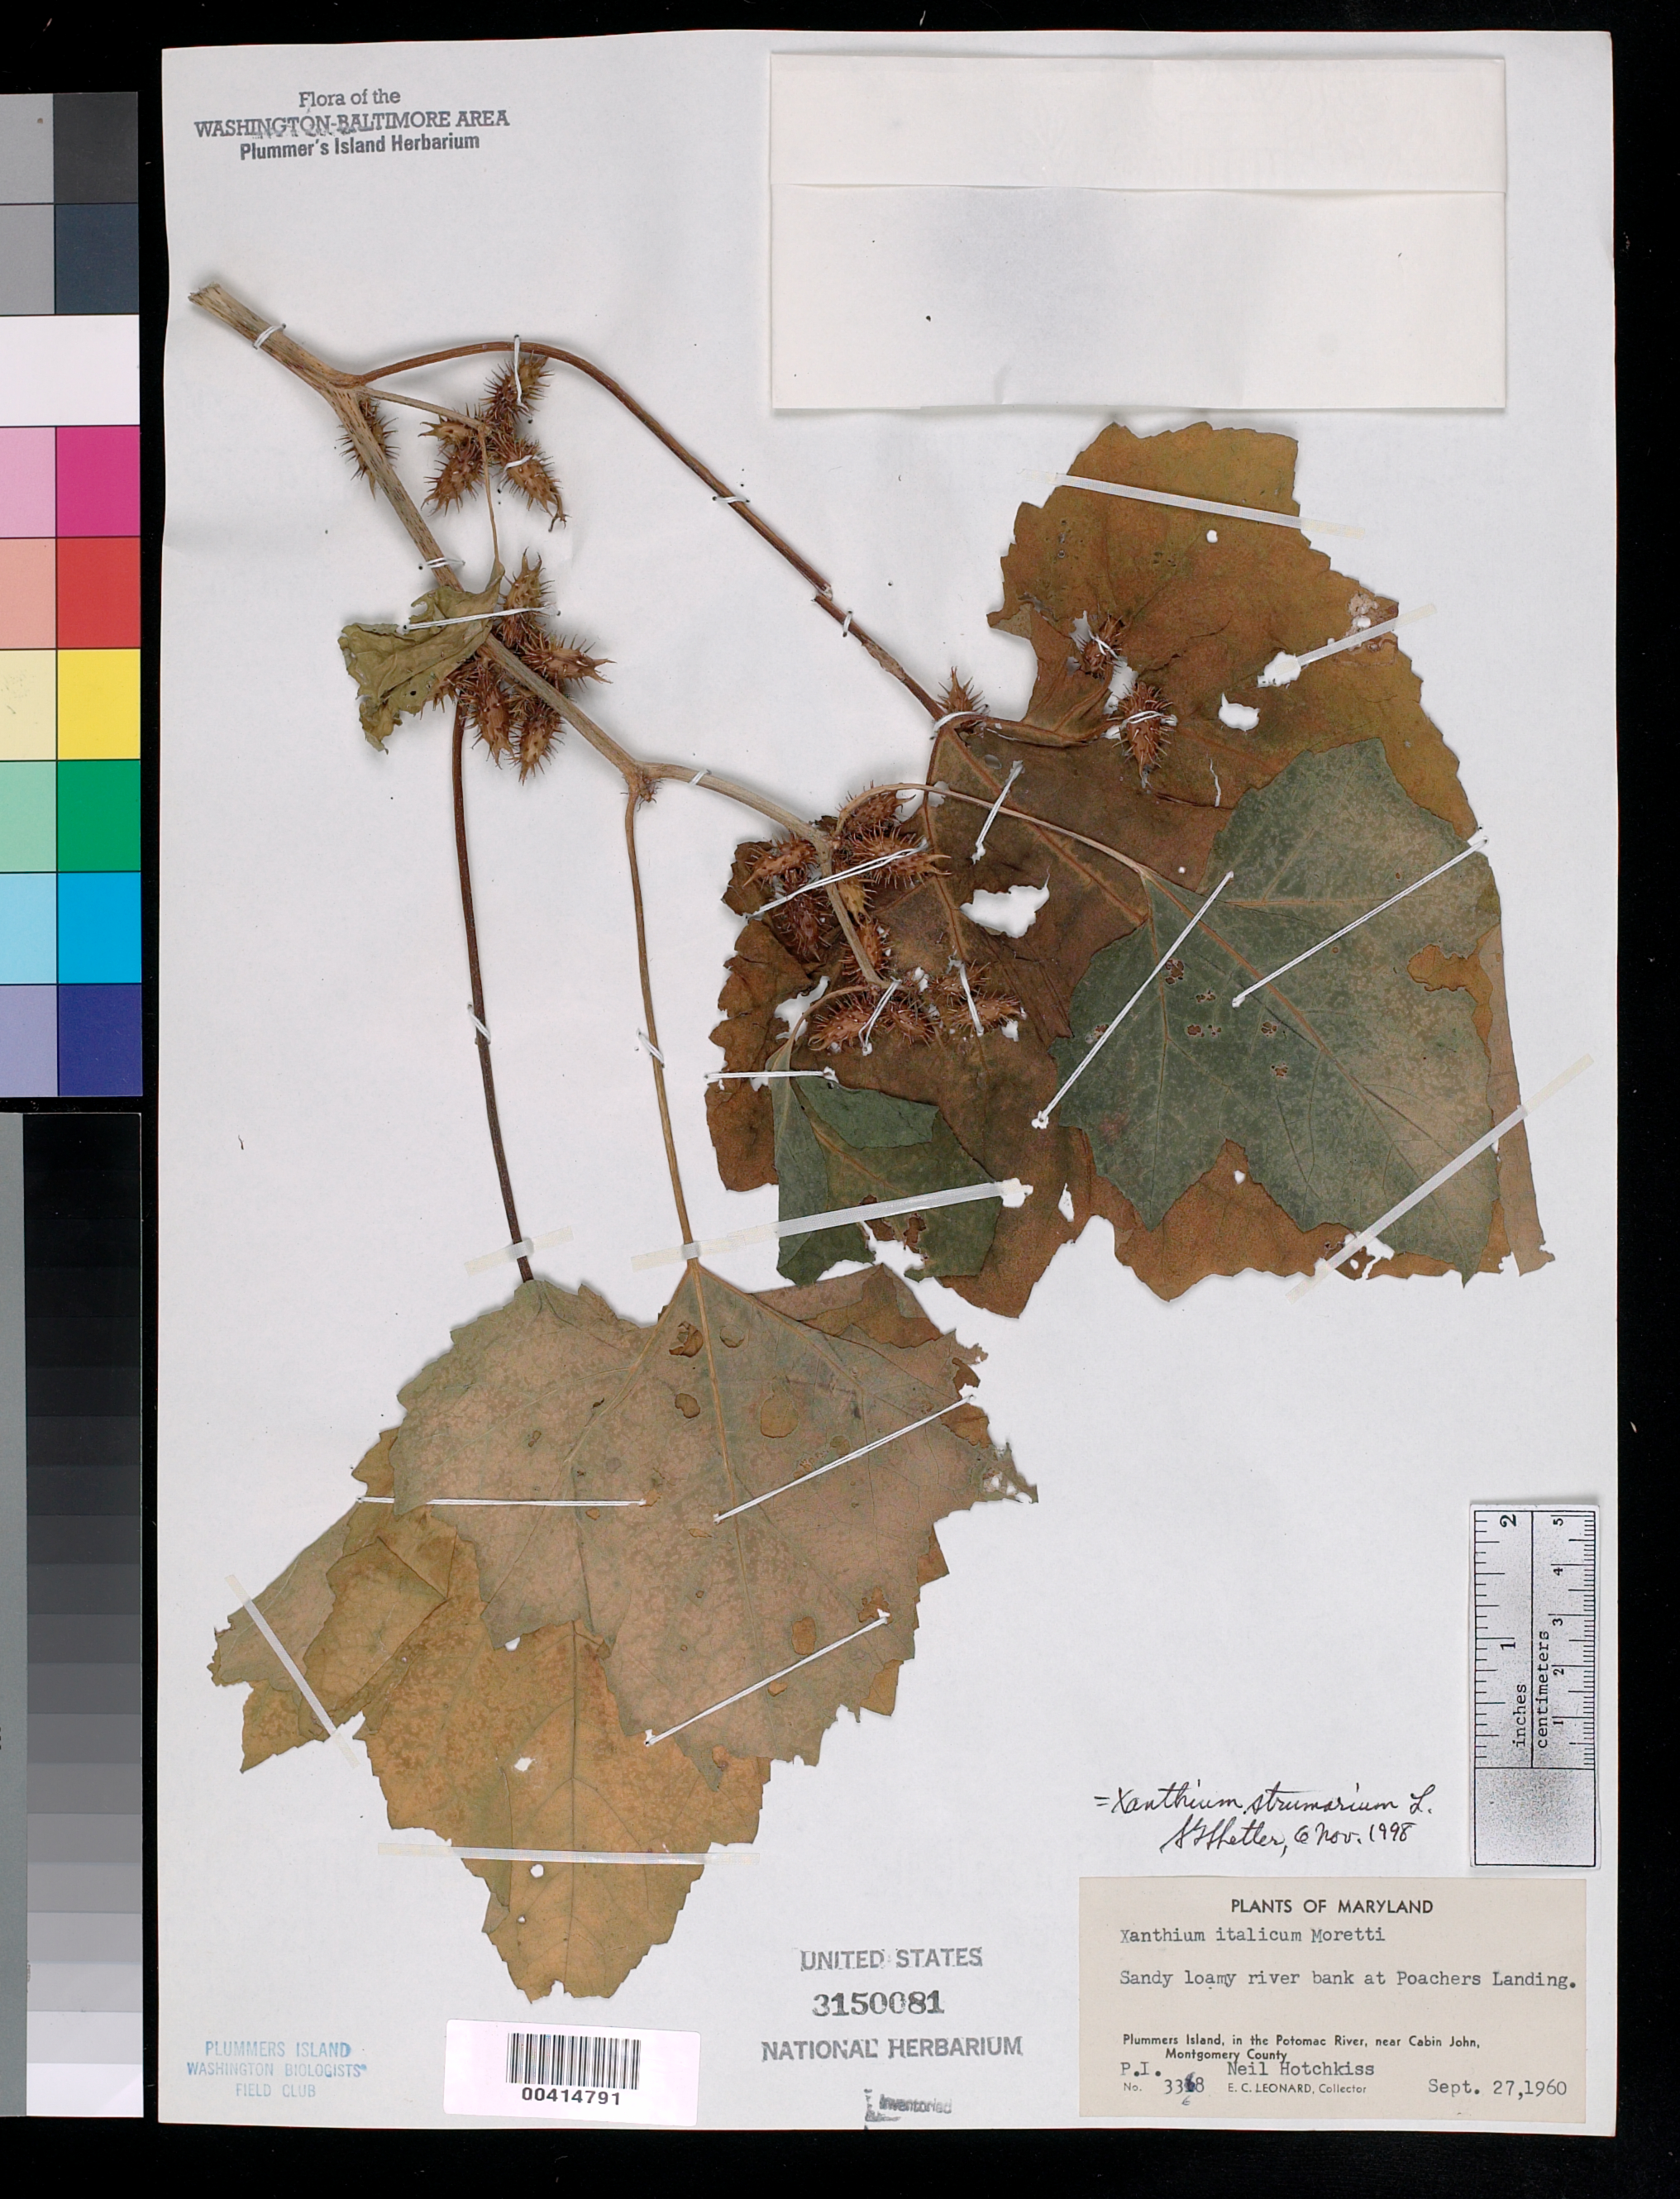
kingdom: Plantae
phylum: Tracheophyta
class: Magnoliopsida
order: Asterales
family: Asteraceae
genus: Xanthium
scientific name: Xanthium strumarium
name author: L.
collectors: E. C. Leonard & N. Hotchkiss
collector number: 3368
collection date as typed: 27 Sep 1960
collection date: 1960-09-27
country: United States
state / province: Maryland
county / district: Montgomery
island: Plummers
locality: Plummer's Island; Poachers Landing Plummers Island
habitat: Sandy loamy river bank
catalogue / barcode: US 3150081